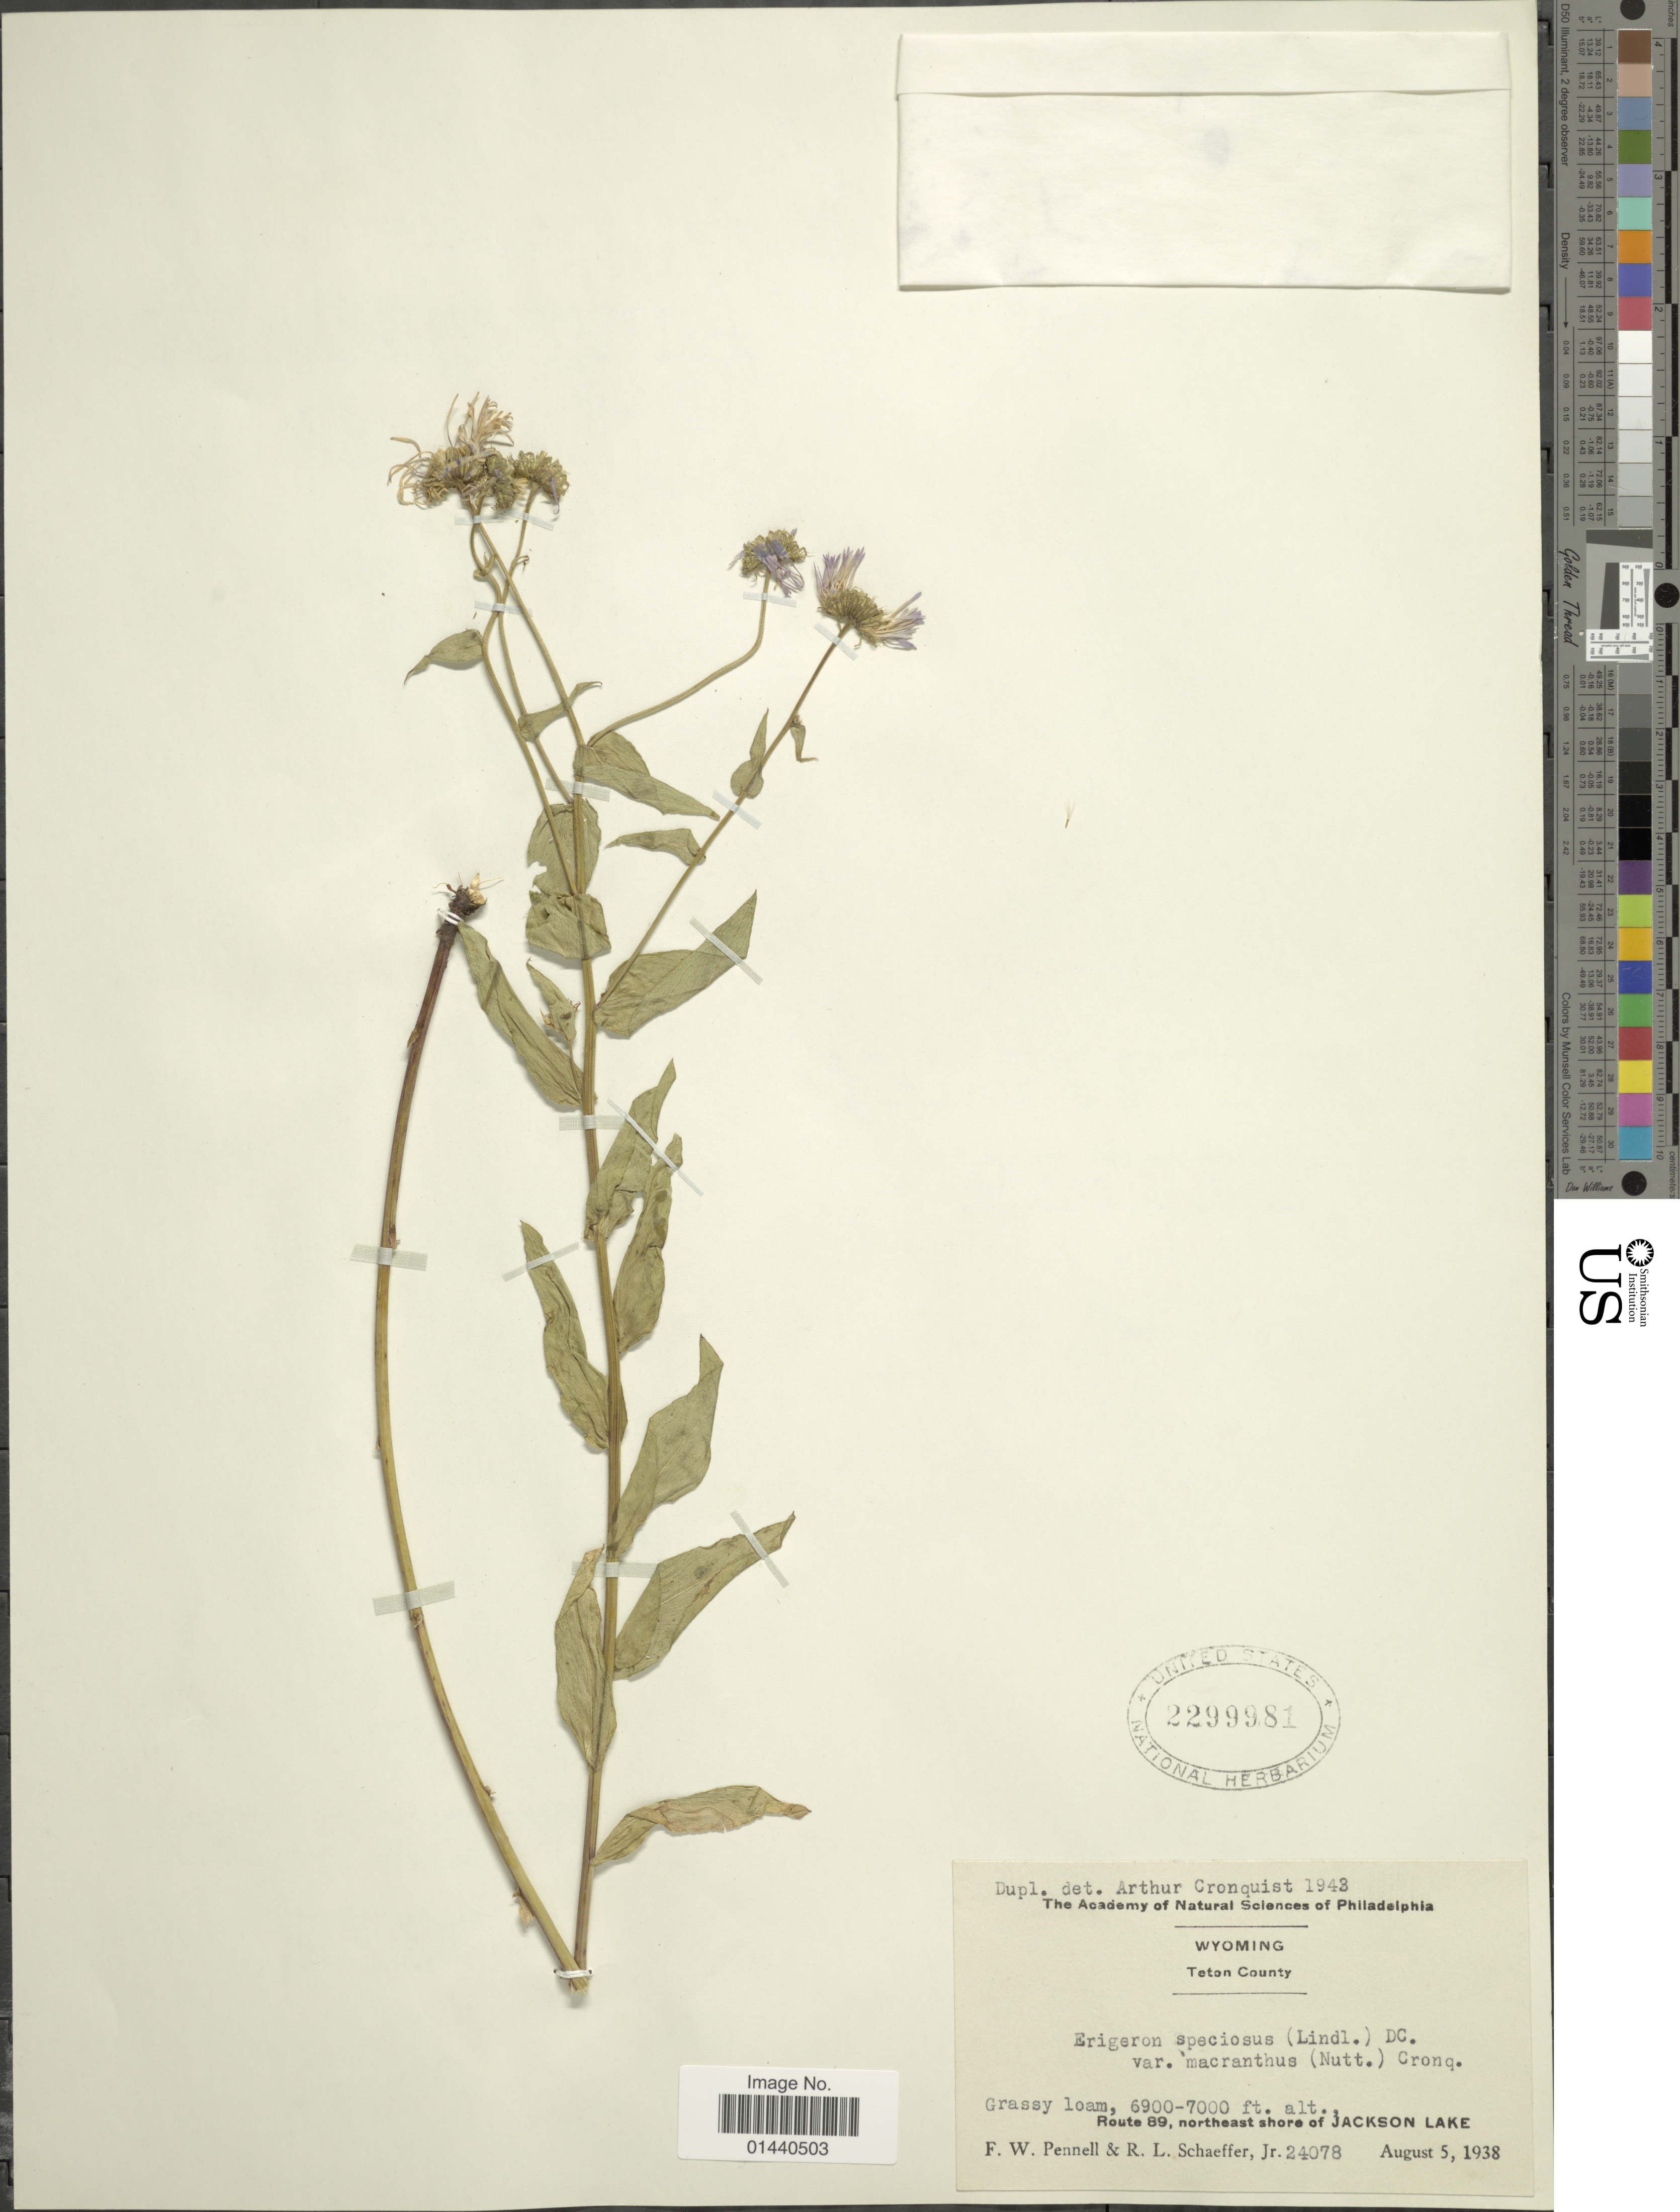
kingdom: Plantae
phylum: Tracheophyta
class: Magnoliopsida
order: Asterales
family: Asteraceae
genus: Erigeron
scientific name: Erigeron speciosus var. macranthus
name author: (Nutt.) Cronq.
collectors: F. W. Pennell & R. L. Schaeffer Jr.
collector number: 24078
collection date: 1938-08-05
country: United States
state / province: Wyoming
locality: Teton County. Route 89, northeast shore of Jackson Lake.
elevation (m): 2103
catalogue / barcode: US 2299981